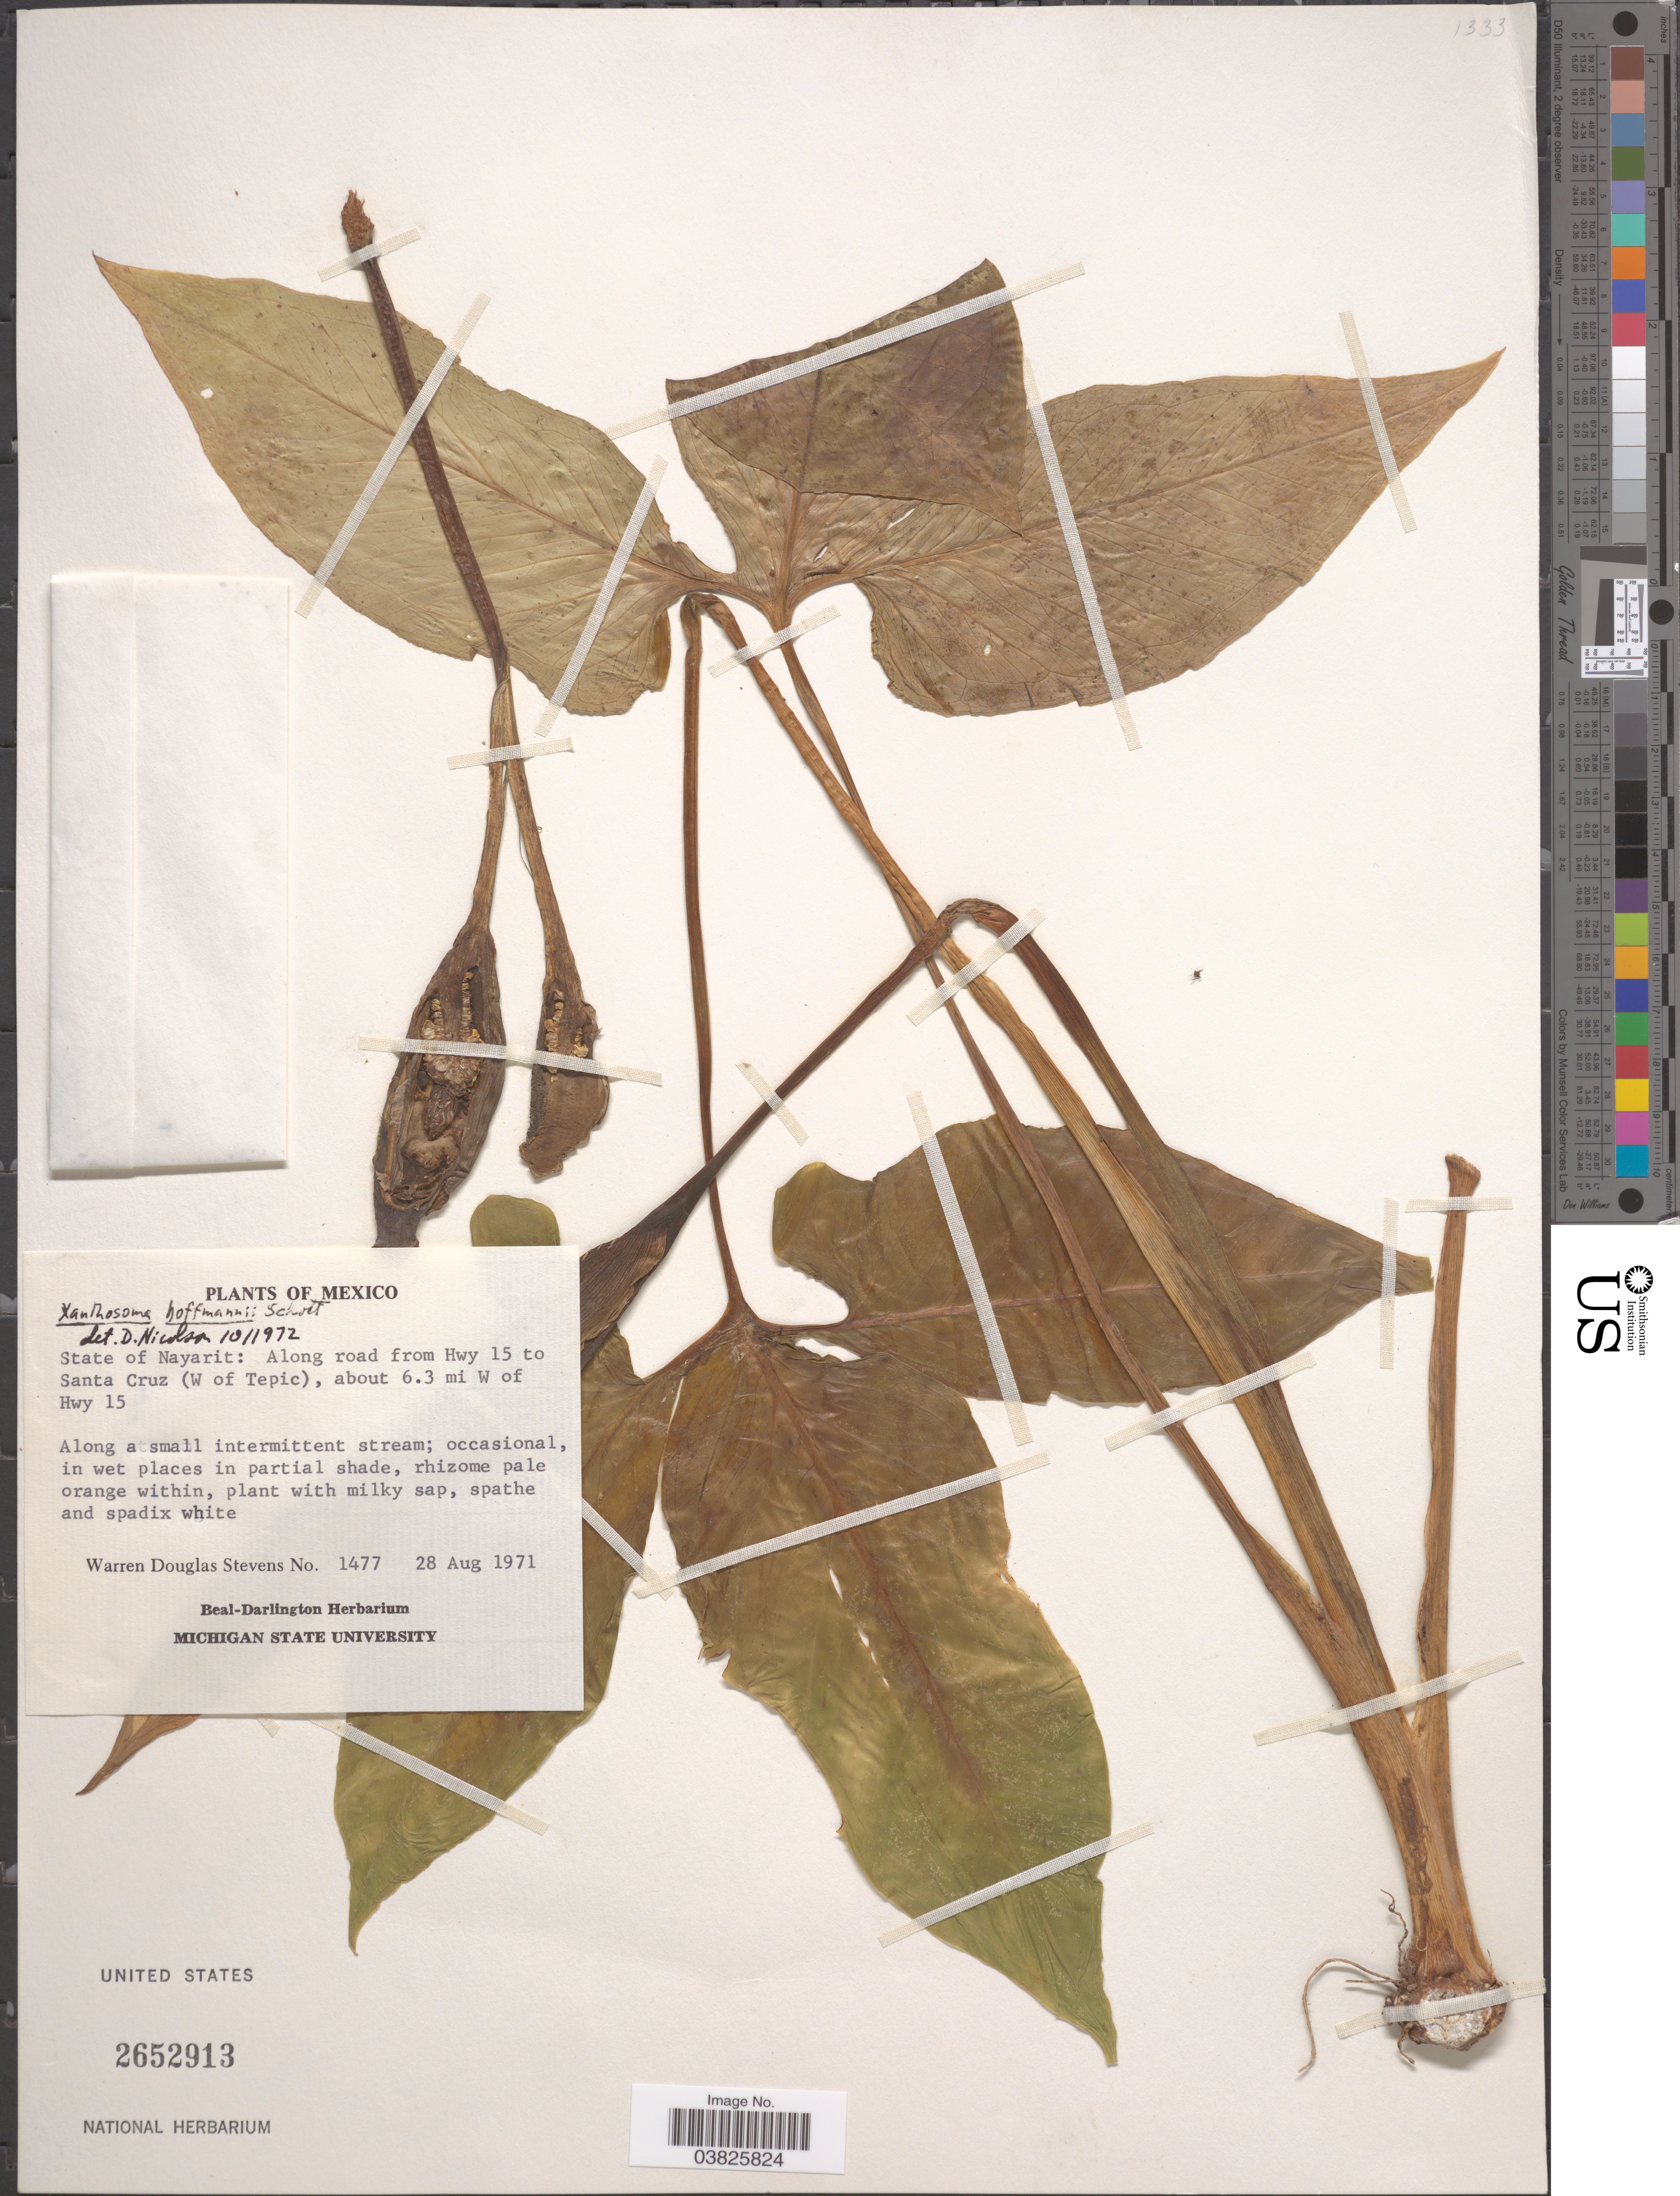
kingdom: Plantae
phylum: Tracheophyta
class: Liliopsida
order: Alismatales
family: Araceae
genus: Xanthosoma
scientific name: Xanthosoma hoffmannii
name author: (Schott) Schott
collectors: W. D. Stevens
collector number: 1477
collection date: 1971-08-28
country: Mexico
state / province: Nayarit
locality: Along road from Hwy 15 to Santa Cruz (W of Tepic), about 6.3 mi W of Hwy 15.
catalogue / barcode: US 2652913